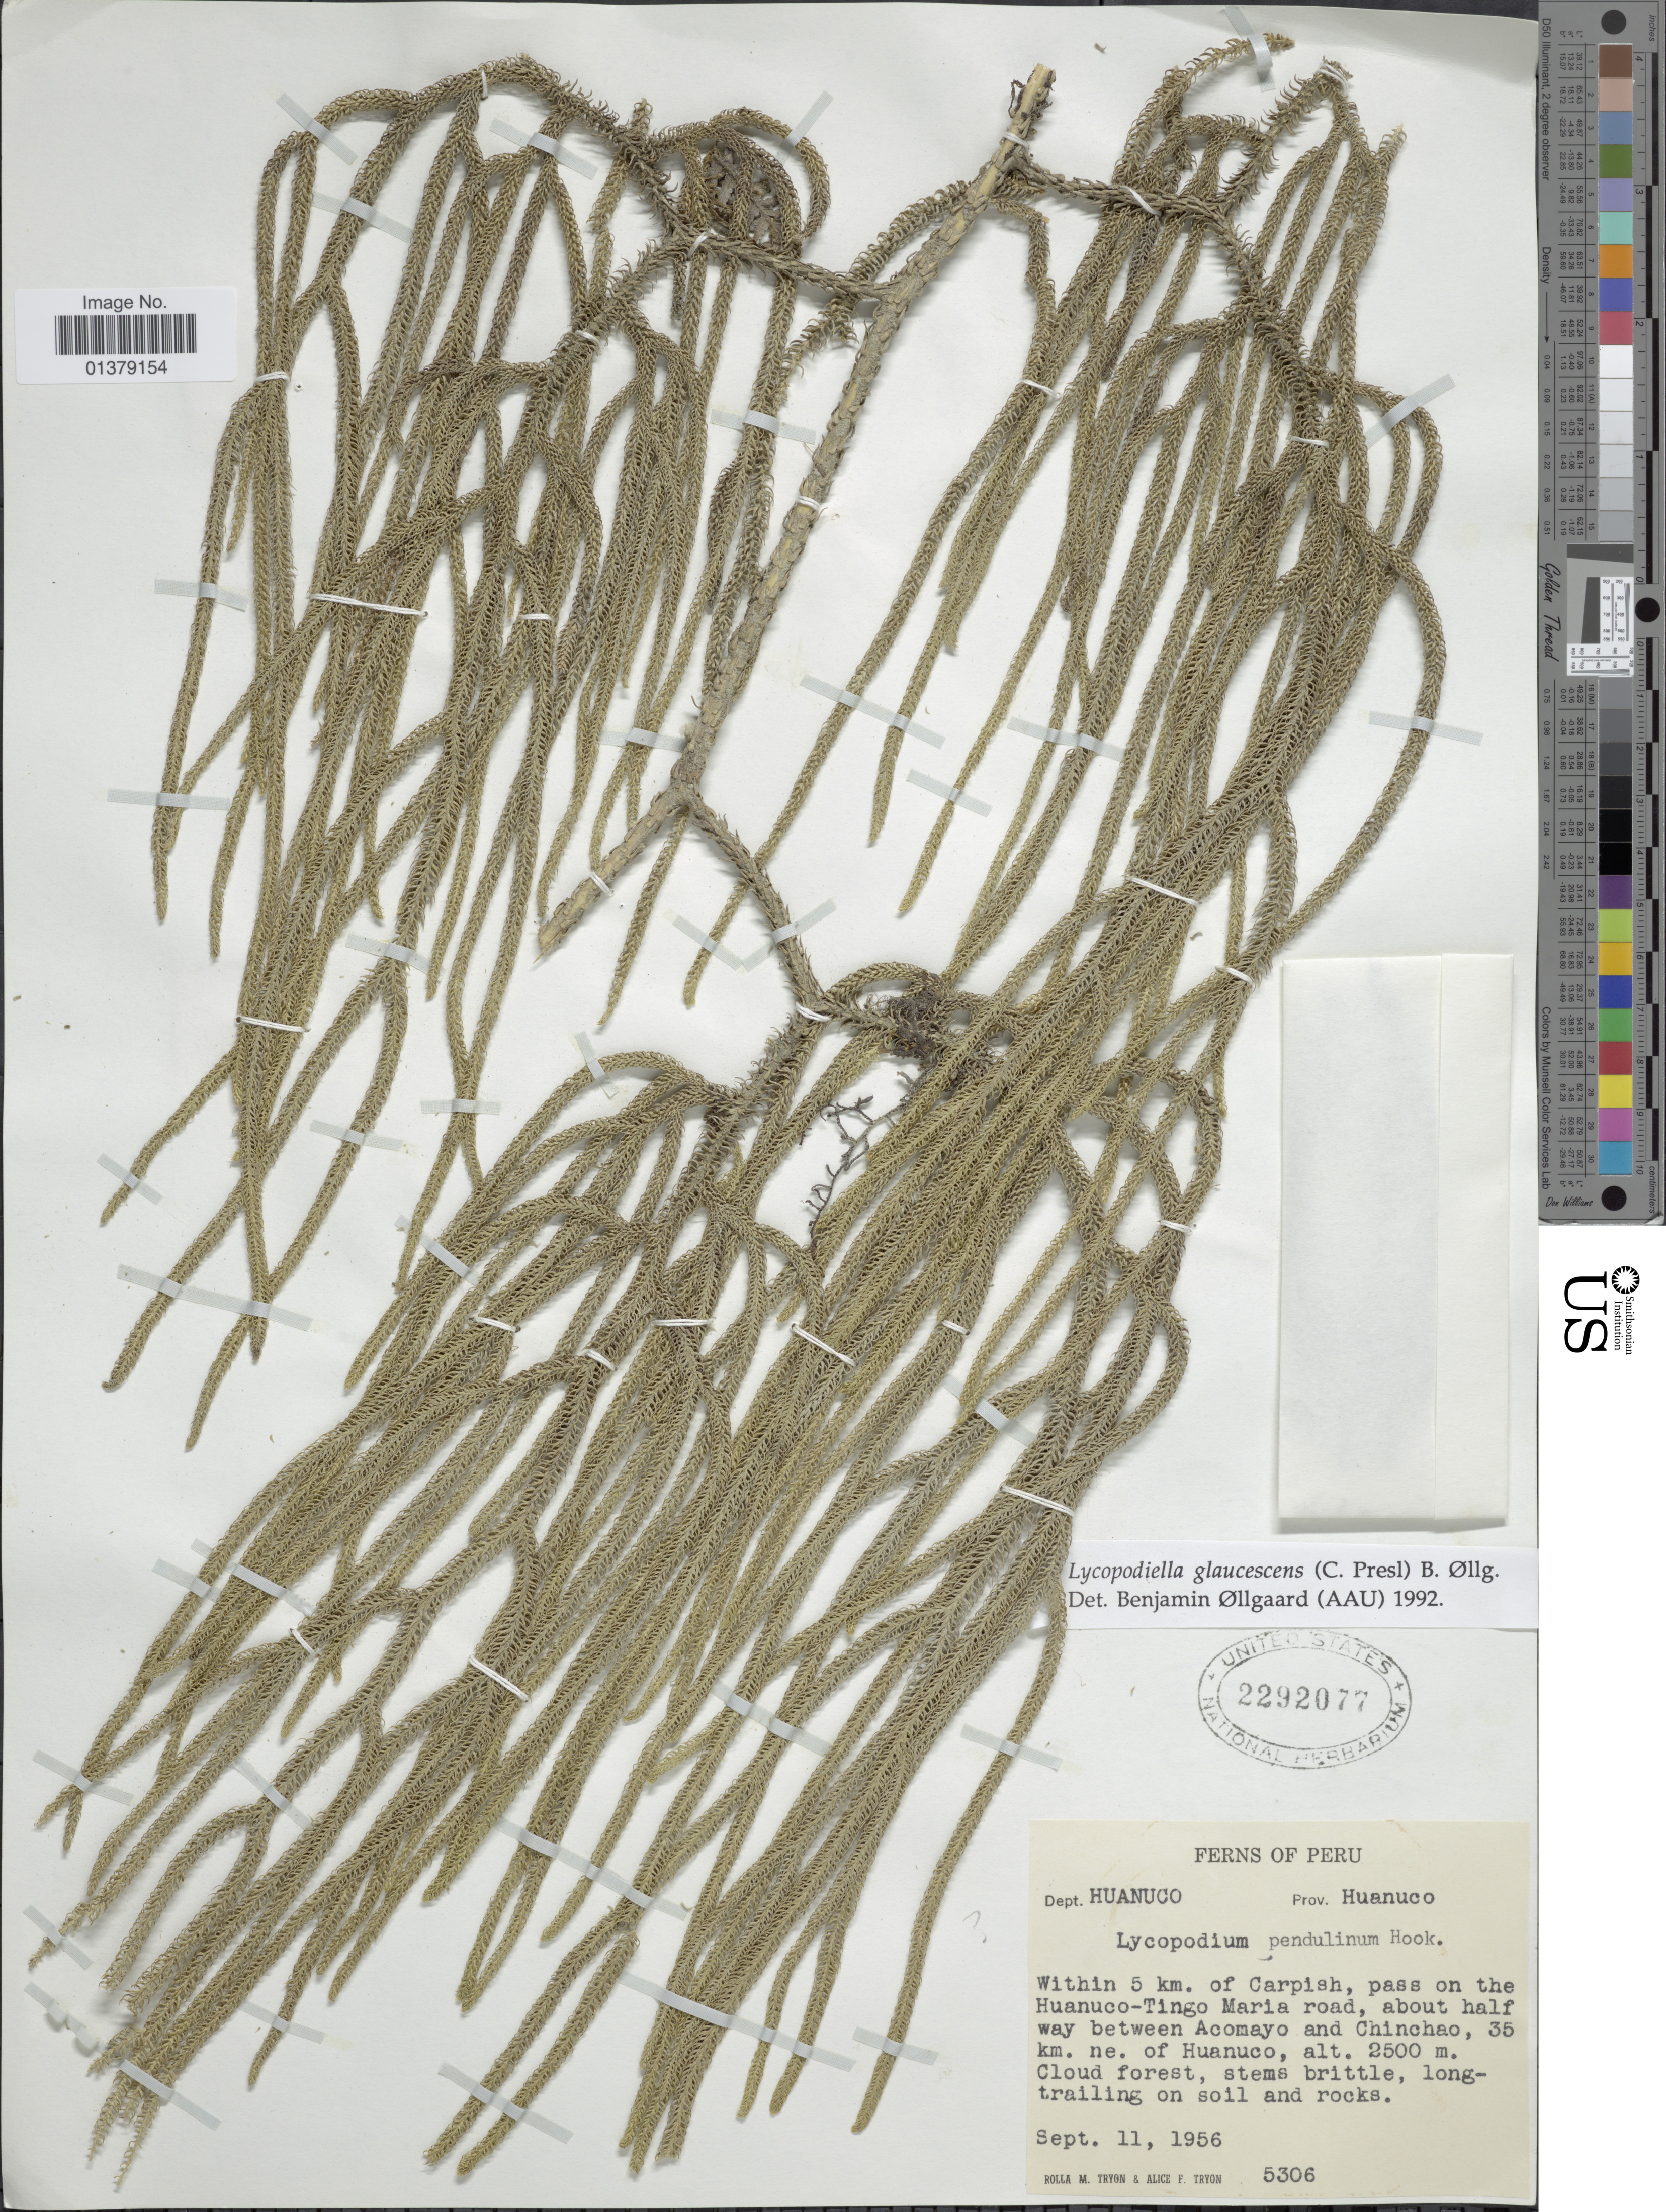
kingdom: Plantae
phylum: Tracheophyta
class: Lycopodiopsida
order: Lycopodiales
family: Lycopodiaceae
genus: Palhinhaea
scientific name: Palhinhaea glaucescens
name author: (C. Presl) Holub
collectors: R. M. Tryon & A. F. Tryon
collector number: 5306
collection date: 1956-09-11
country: Peru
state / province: Huánuco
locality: Prov. Huanuco, Within 5km, of Carpish, pass on the Huanuco-Tingo Maria Road, about half way between Acomayo and Chincao, 35km ne. of Huanuco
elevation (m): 2500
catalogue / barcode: US 2292077